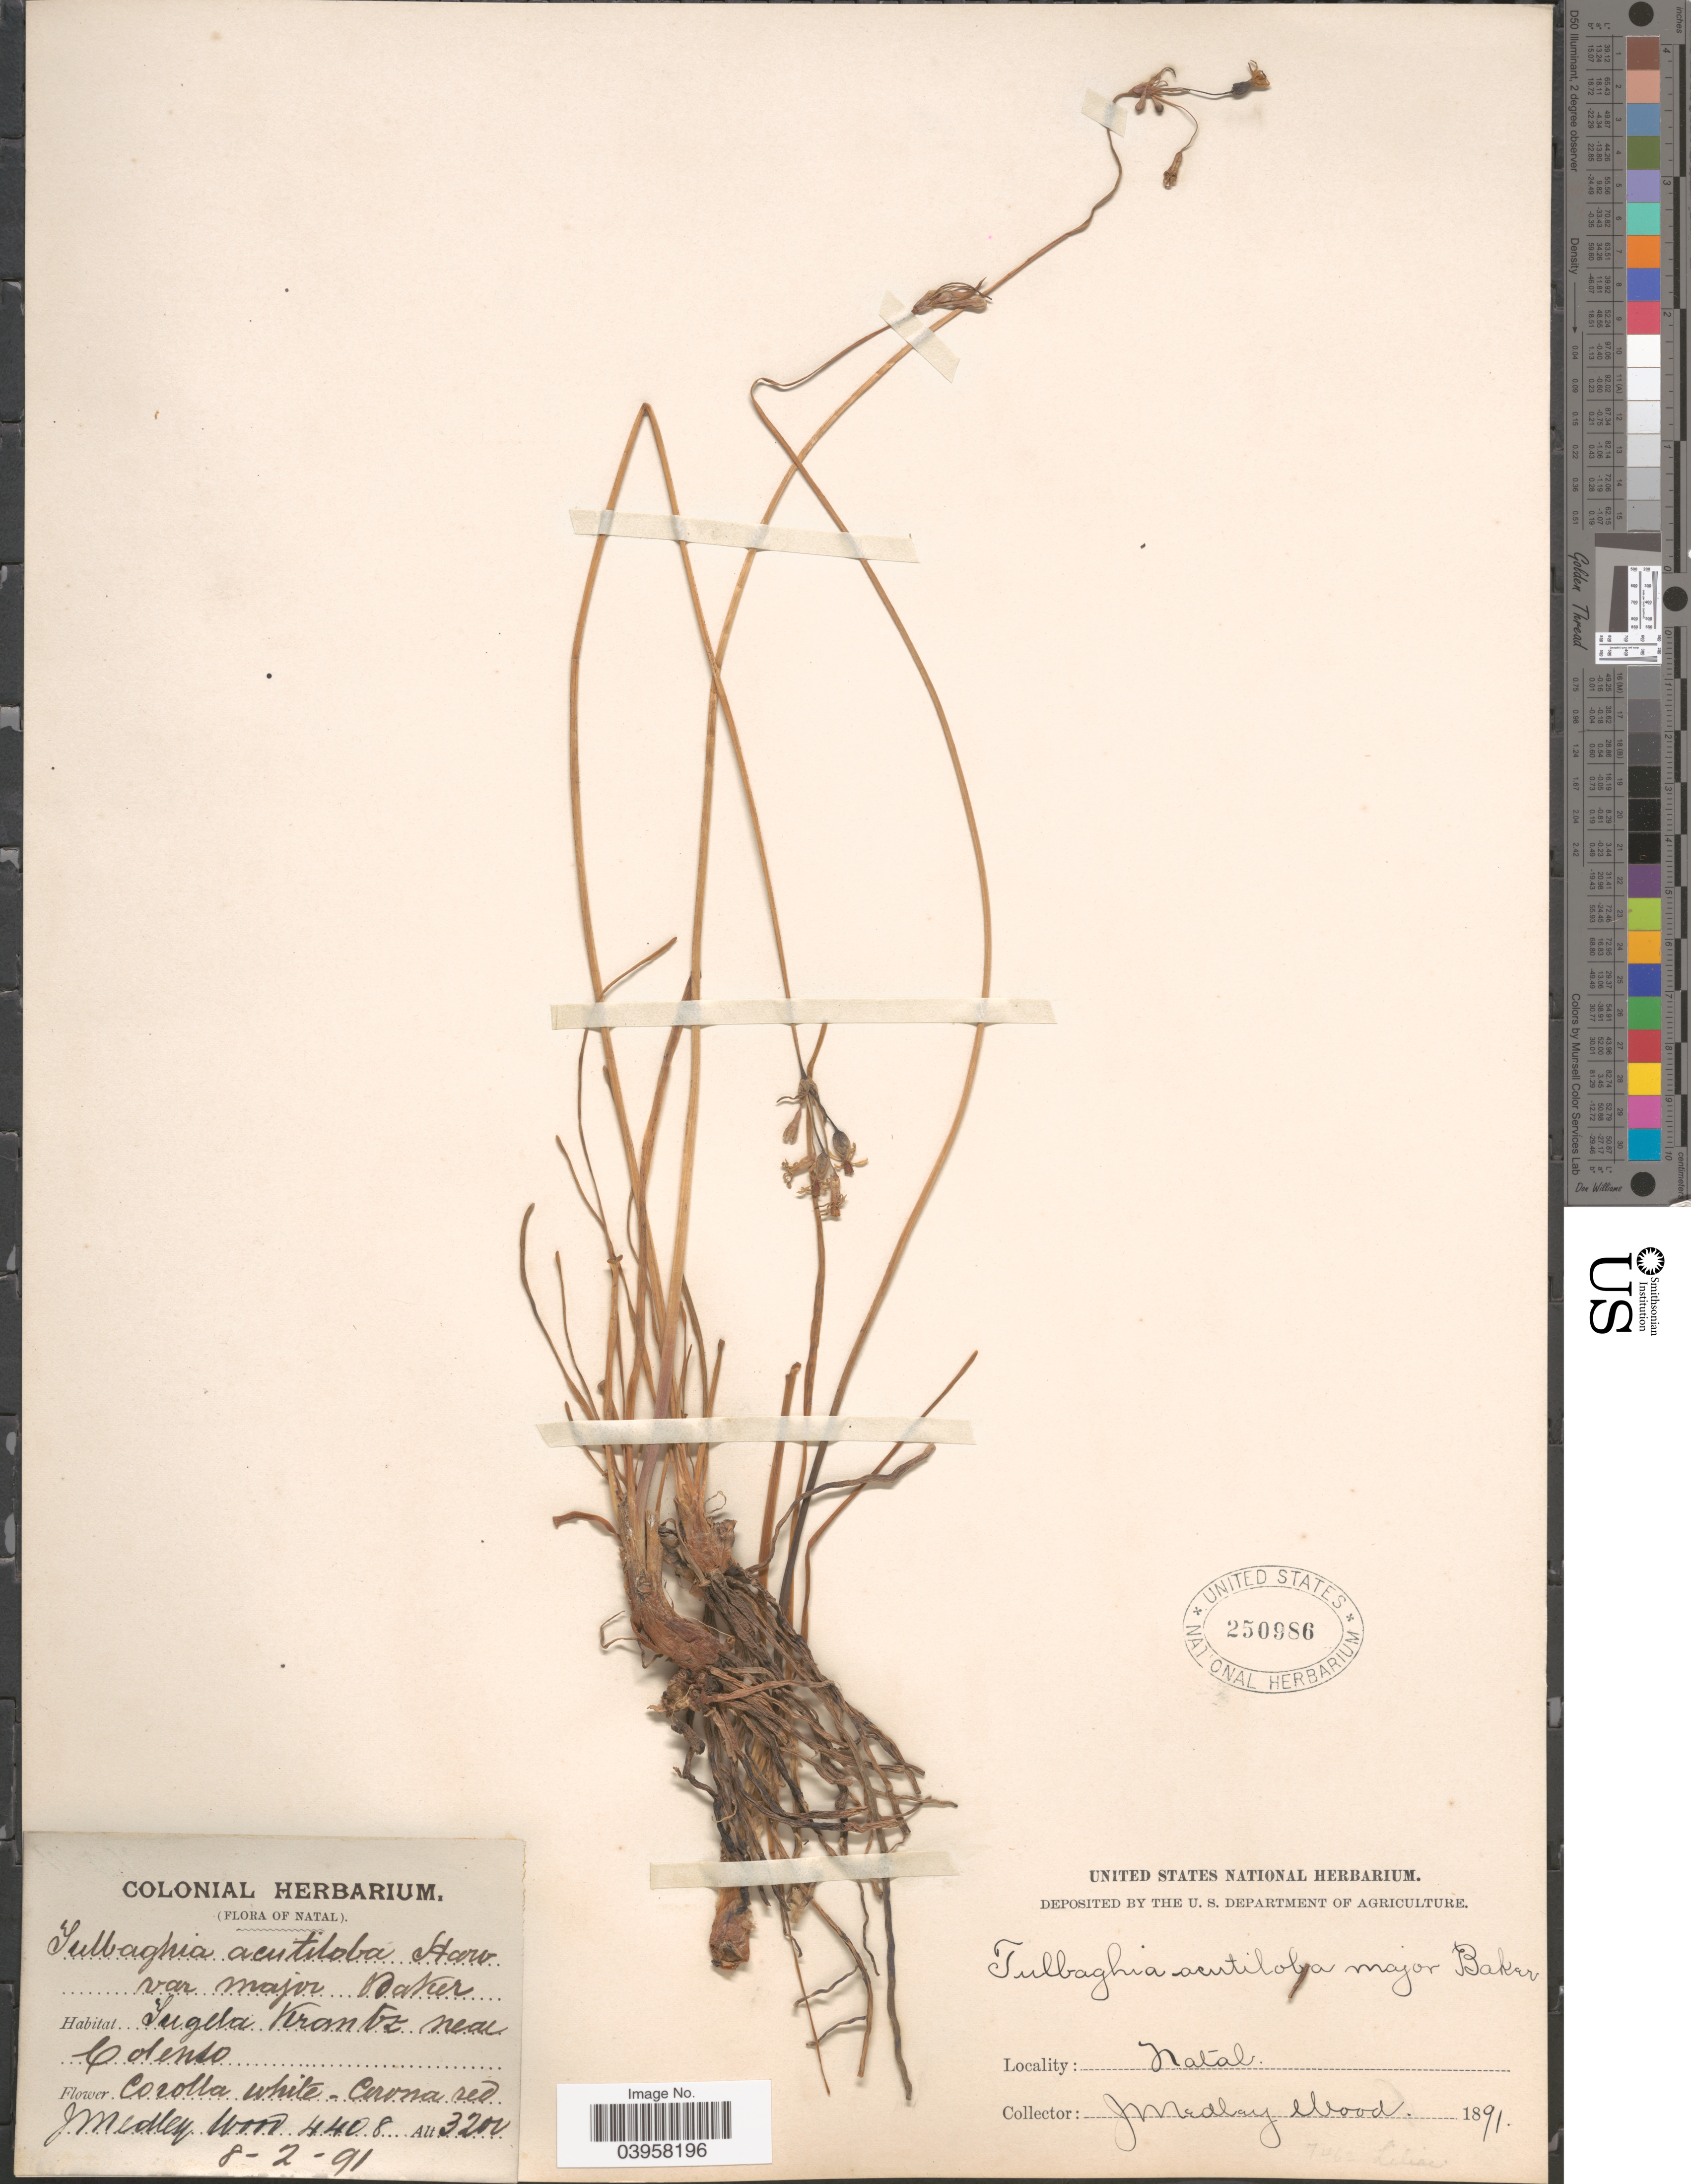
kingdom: Plantae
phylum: Tracheophyta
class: Liliopsida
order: Asparagales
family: Amaryllidaceae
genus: Tulbaghia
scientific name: Tulbaghia acutiloba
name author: Harv.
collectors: J. Medley Wood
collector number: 4408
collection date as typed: Transcribed d/m/y: 8/2/91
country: South Africa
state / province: KwaZulu-Natal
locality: Natal. Tugela Krantz near Colenso.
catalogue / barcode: US 250986